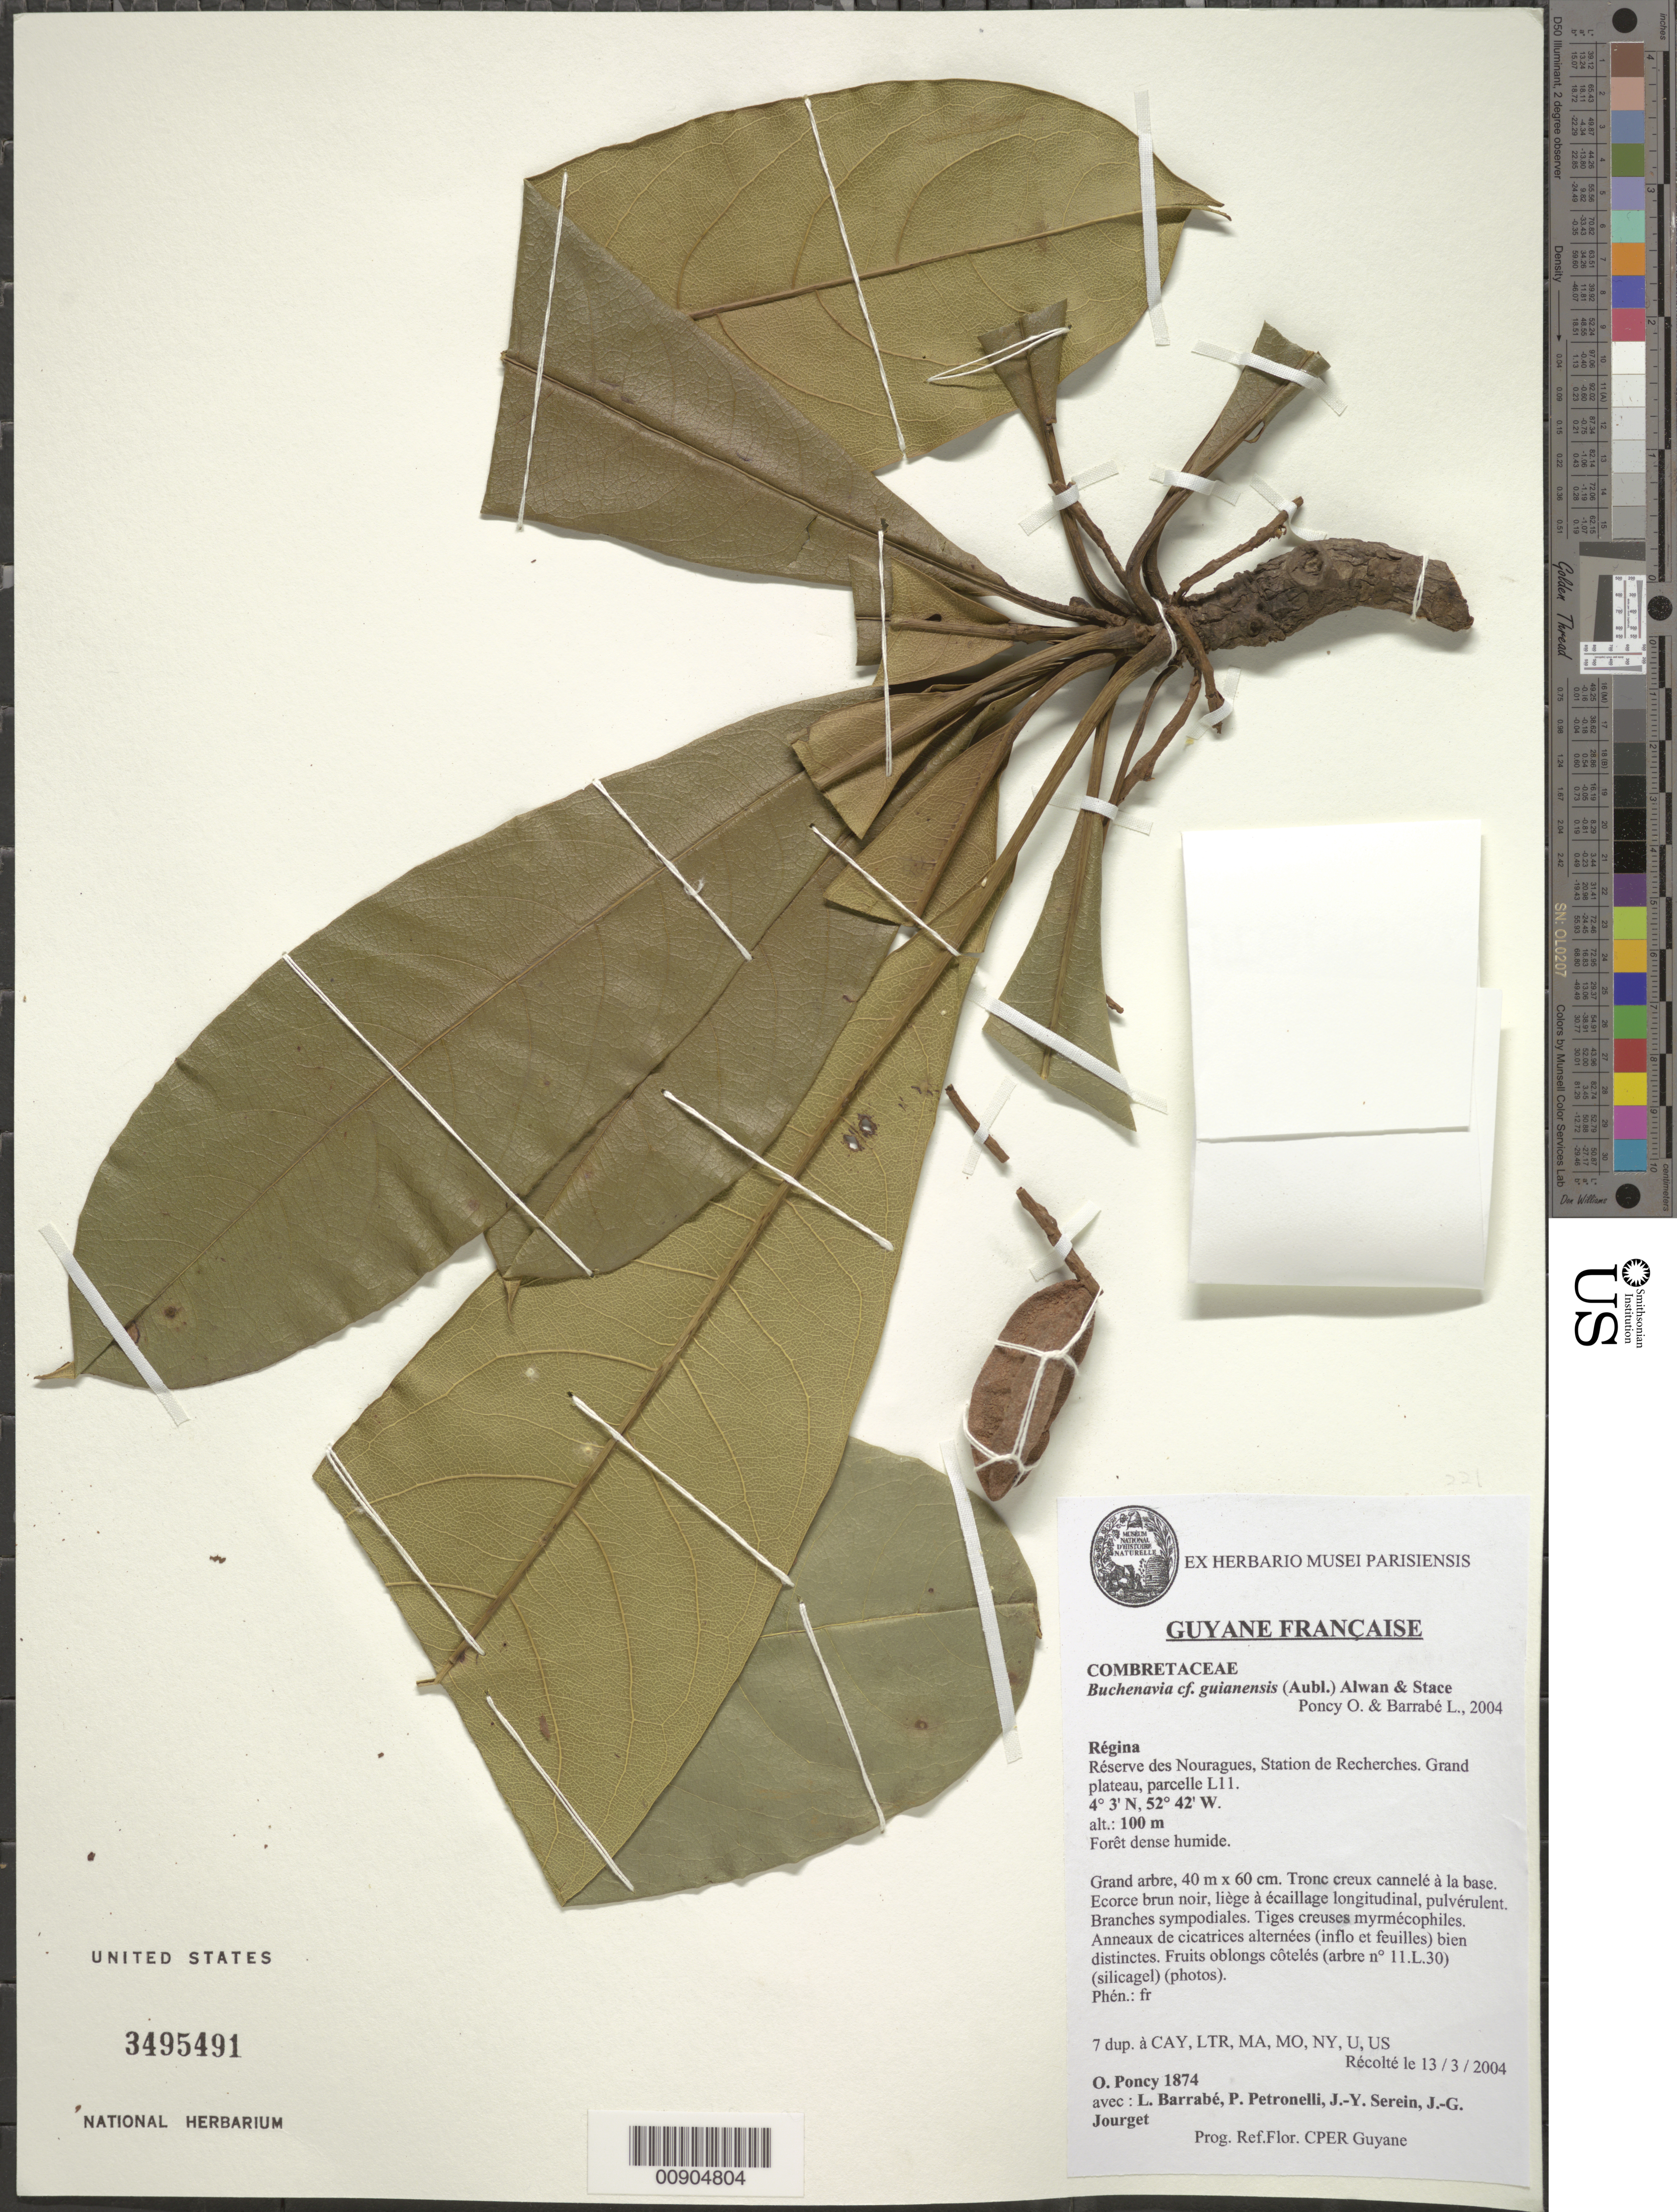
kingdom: Plantae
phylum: Tracheophyta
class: Magnoliopsida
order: Myrtales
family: Combretaceae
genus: Terminalia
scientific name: Terminalia aubletii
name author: Gere & Boatwr.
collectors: O. Poncy, L. Barrabé, P. Petronelli, J. Serein & J. Jourget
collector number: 1874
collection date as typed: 13-Mar-04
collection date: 2004-03-13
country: French Guiana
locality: Régina, Réserve des Nouragues, Station de Recherches. Grande plateau, parcelle L11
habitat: Forêt dense humide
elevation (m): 100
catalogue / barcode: US 3495491